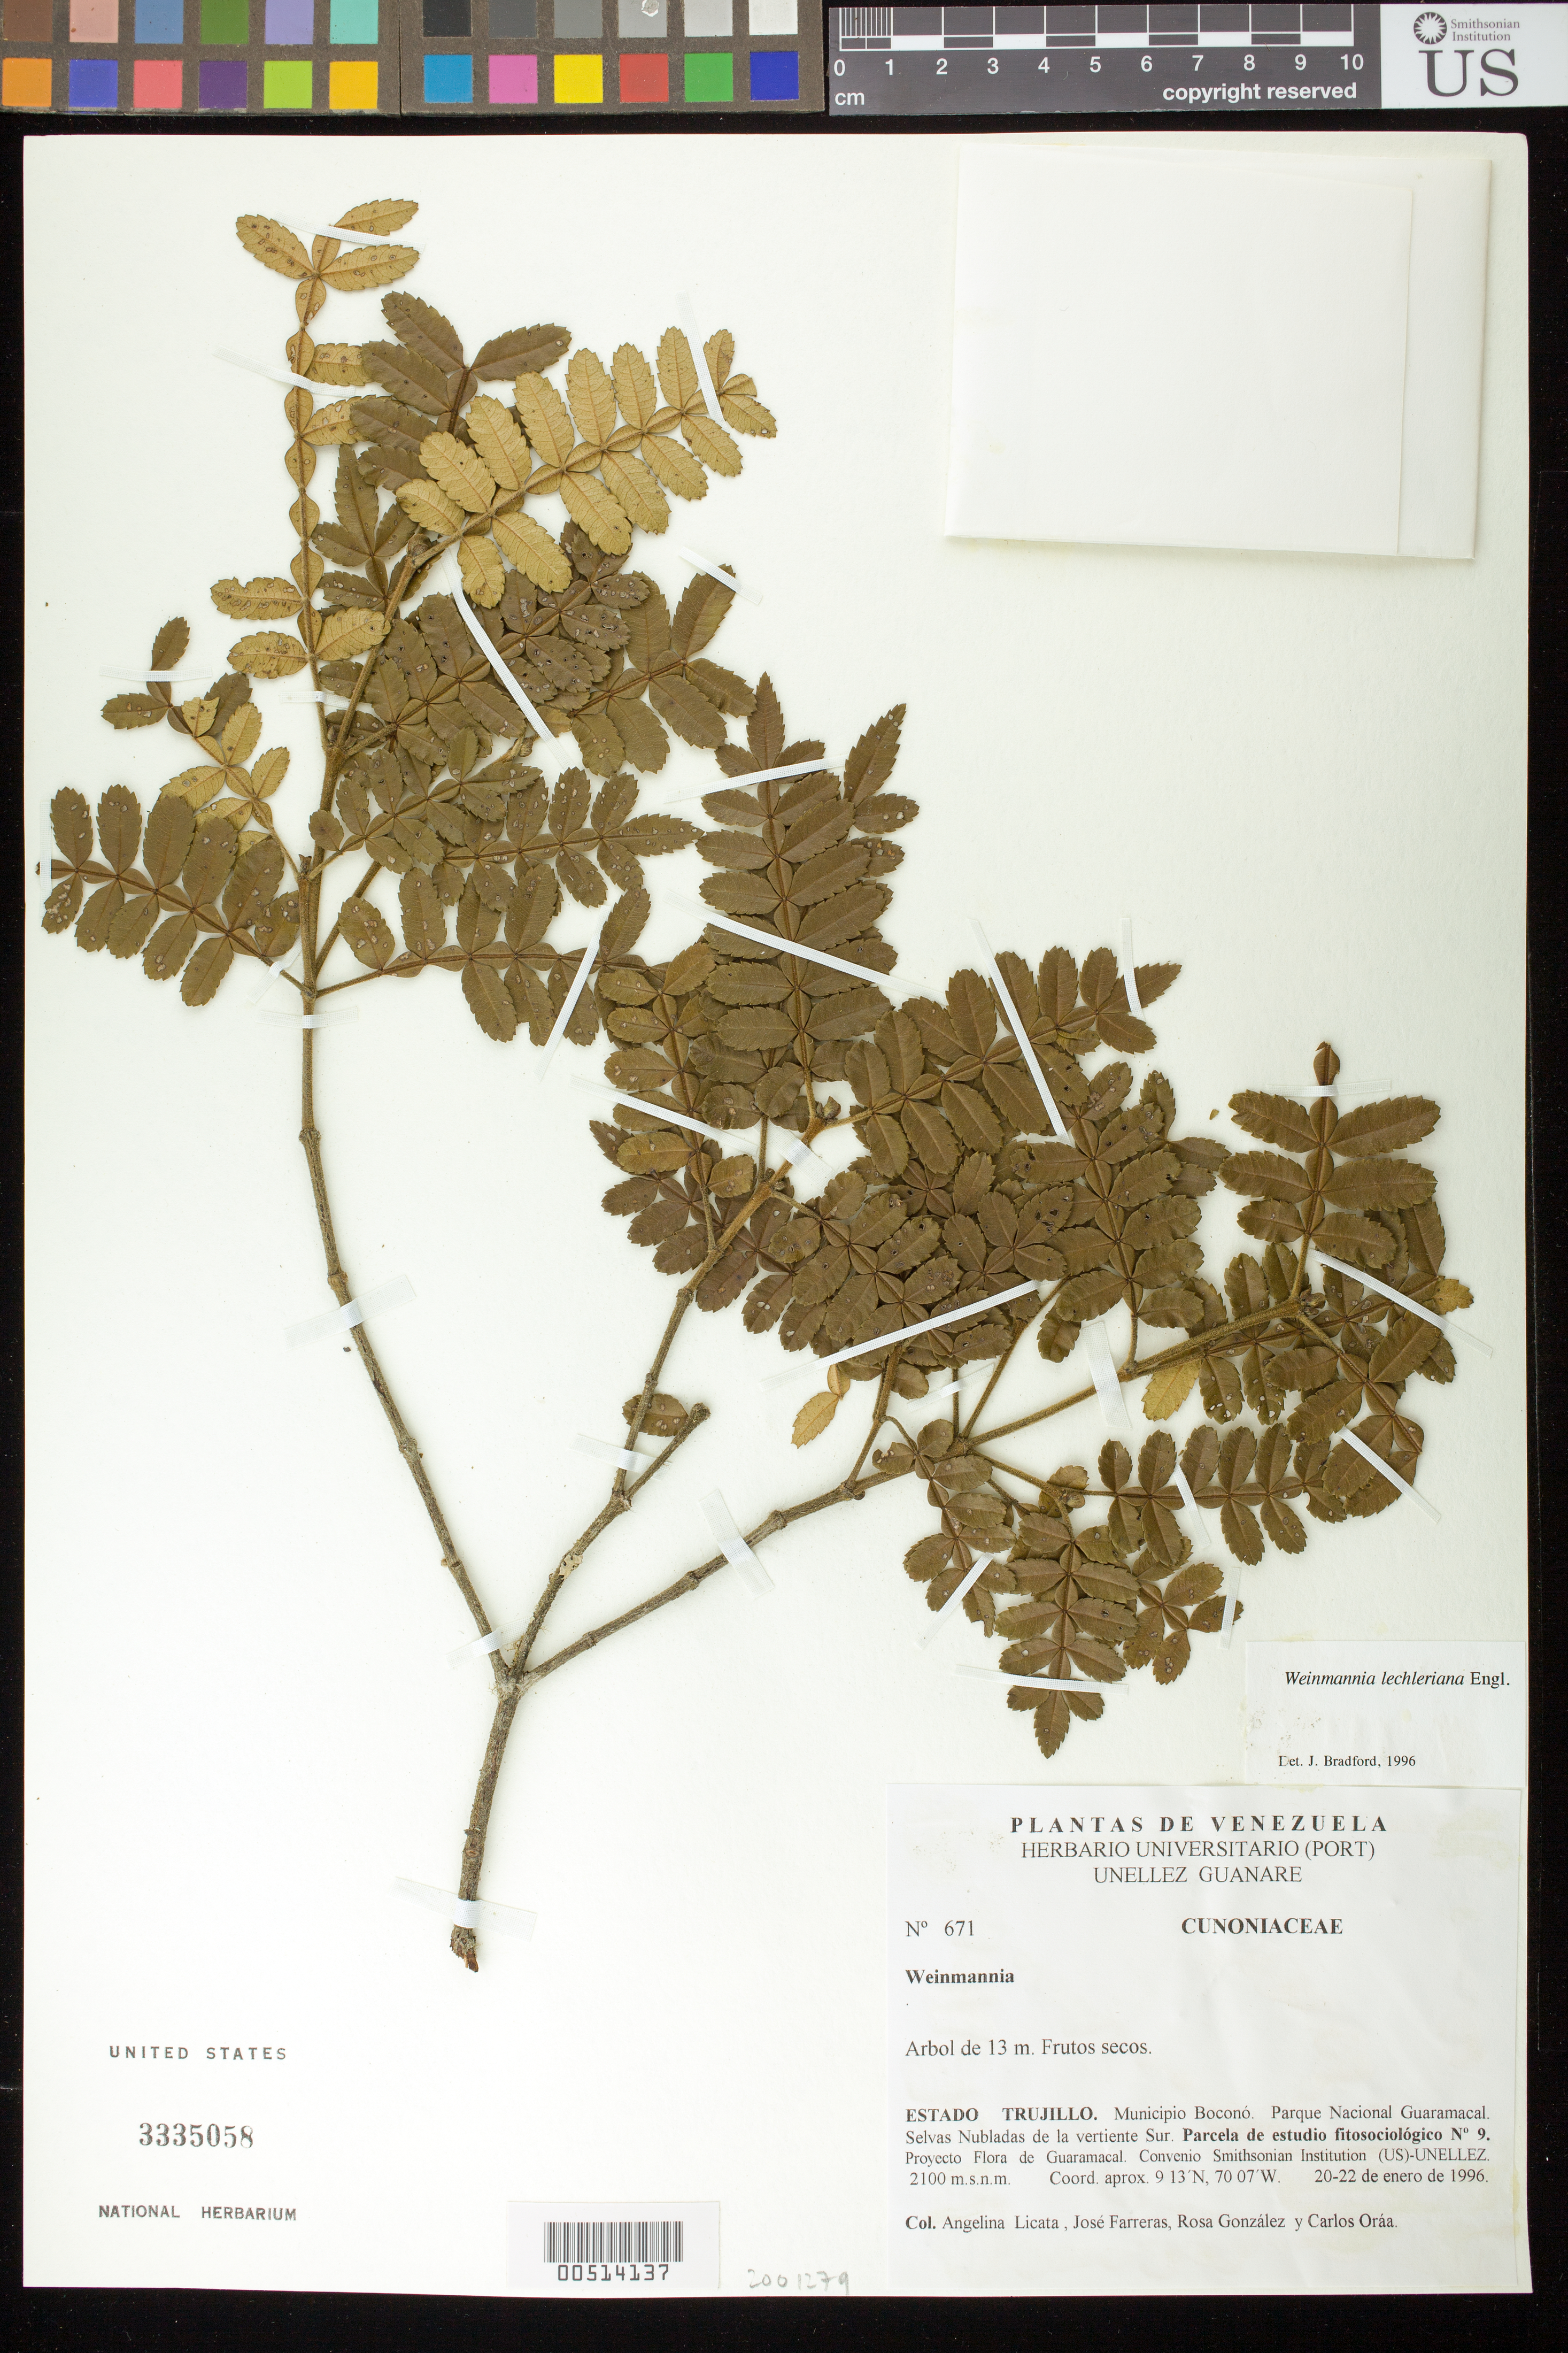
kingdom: Plantae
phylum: Tracheophyta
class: Magnoliopsida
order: Oxalidales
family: Cunoniaceae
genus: Weinmannia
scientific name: Weinmannia lechleriana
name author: Engl.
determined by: Bradford, J. C.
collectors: A. Licata, J. Farreras, R. González & C. Oráa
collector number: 671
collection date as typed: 20 Jan 1996 to 22 Jan 1996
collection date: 1996-01-20/1996-01-22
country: Venezuela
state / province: Trujillo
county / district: Boconó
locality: Parque Nacional Guaramacal, vertiente S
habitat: Selvas Nubladas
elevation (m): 2100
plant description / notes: PORT, US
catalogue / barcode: US 3335058